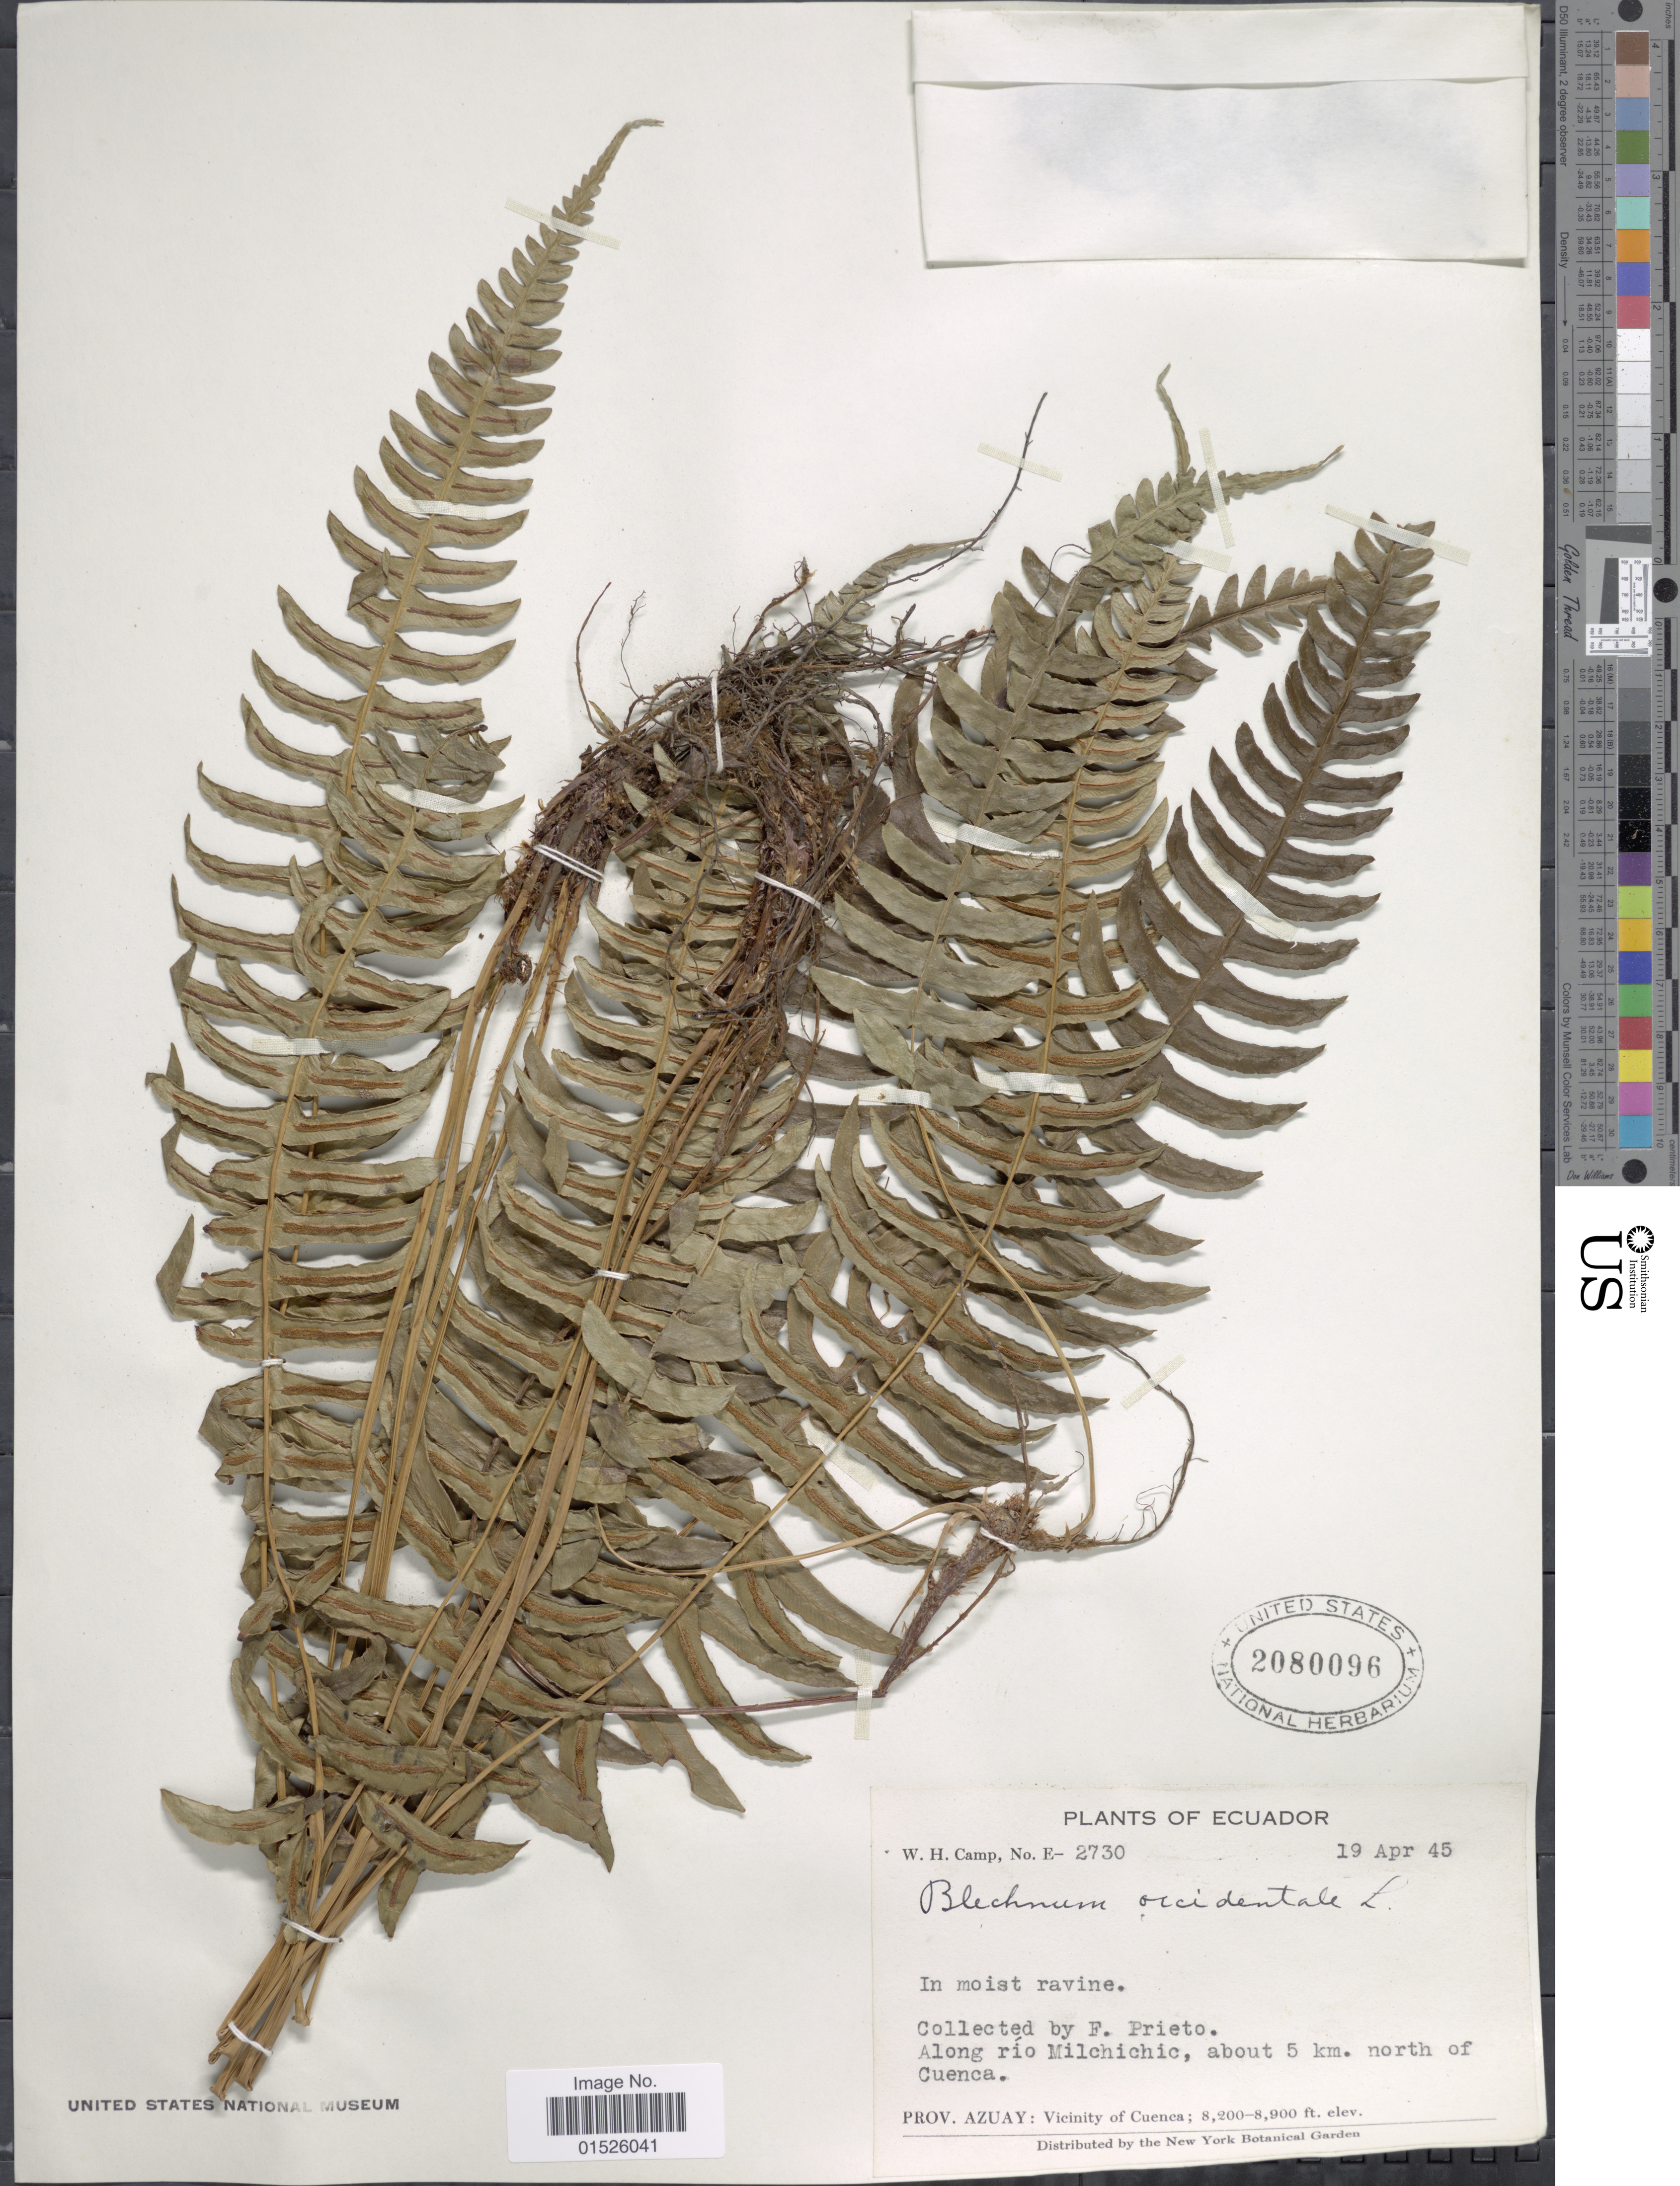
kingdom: Plantae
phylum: Tracheophyta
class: Polypodiopsida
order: Polypodiales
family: Blechnaceae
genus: Blechnum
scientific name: Blechnum glandulosum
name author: Link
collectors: F. Prieto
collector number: E-2730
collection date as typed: Transcribed d/m/y: 19/4/45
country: Ecuador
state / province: Azuay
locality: Ecuador, Along rio Milchichic, about 5 km. north of Cuenca. Prov. Azuay: Vicinity of Cuenca.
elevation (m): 2499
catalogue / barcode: US 2080096